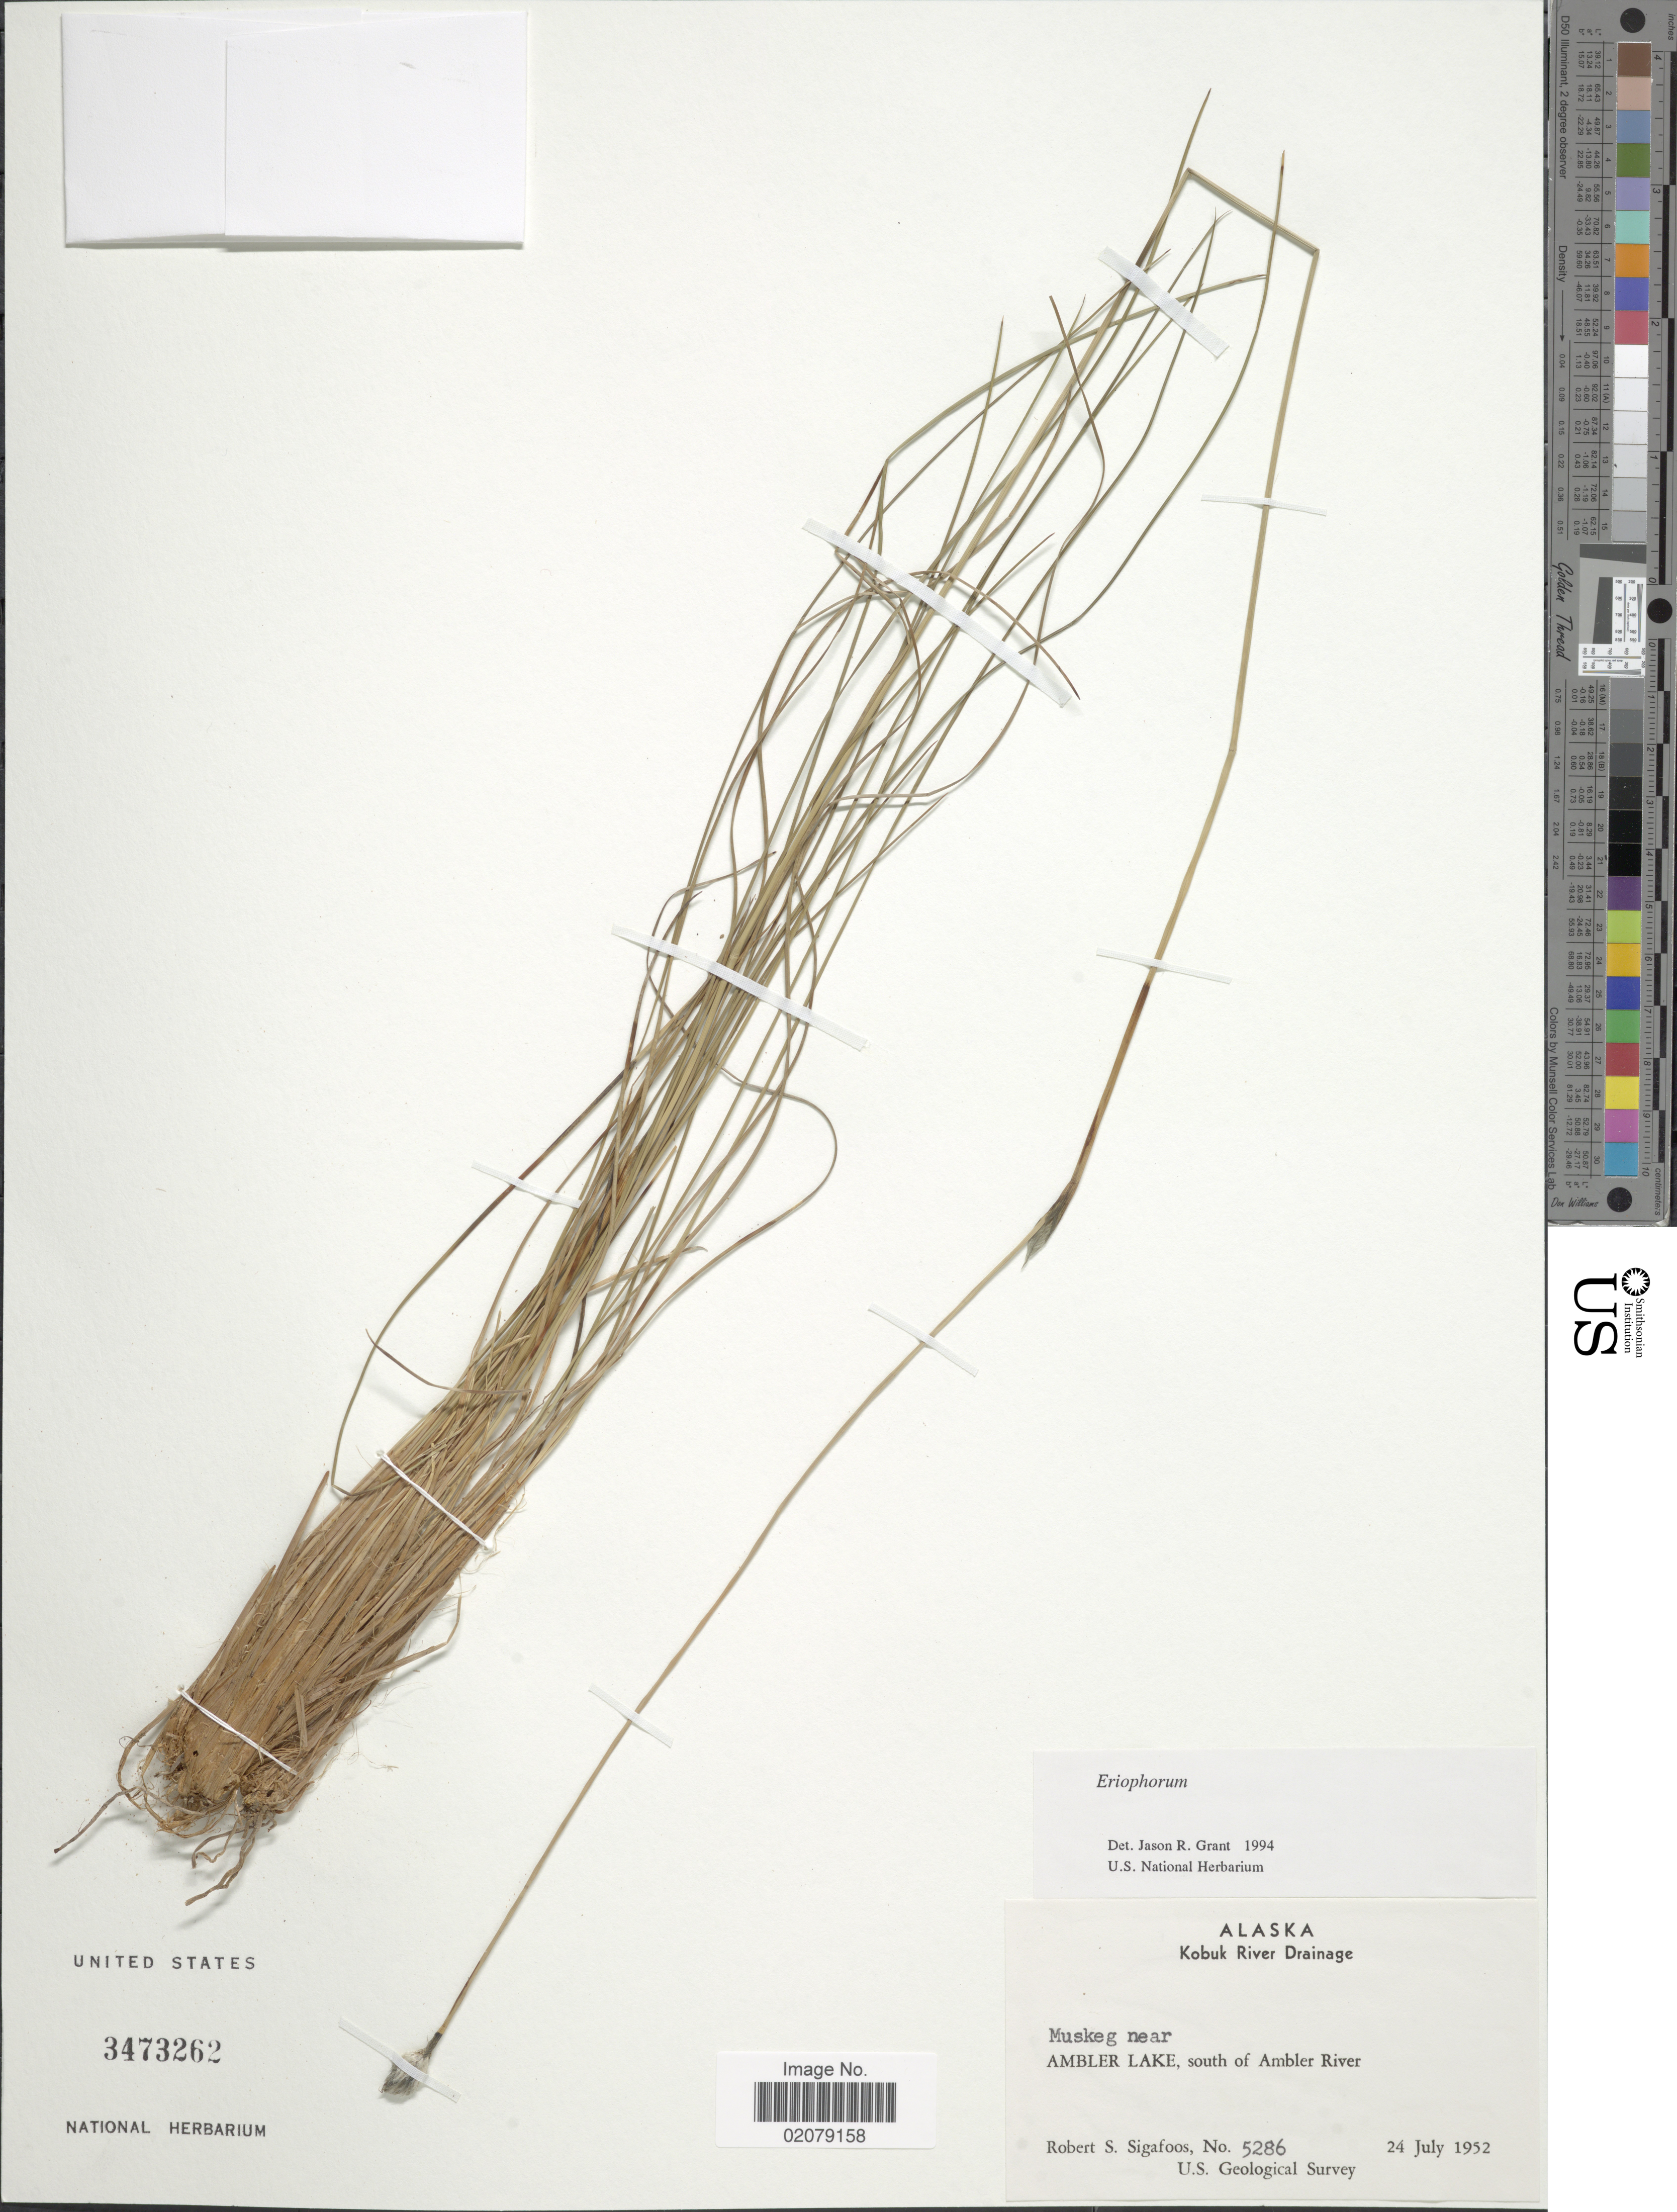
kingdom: Plantae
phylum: Tracheophyta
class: Liliopsida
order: Poales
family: Cyperaceae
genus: Eriophorum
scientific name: Eriophorum sp.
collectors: R. Sigafoos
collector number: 5286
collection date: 1952-07-24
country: United States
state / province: Alaska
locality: Kobuk River Drainage, Muskeg near Ambler Lake, south of Ambler River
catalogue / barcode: US 3473262